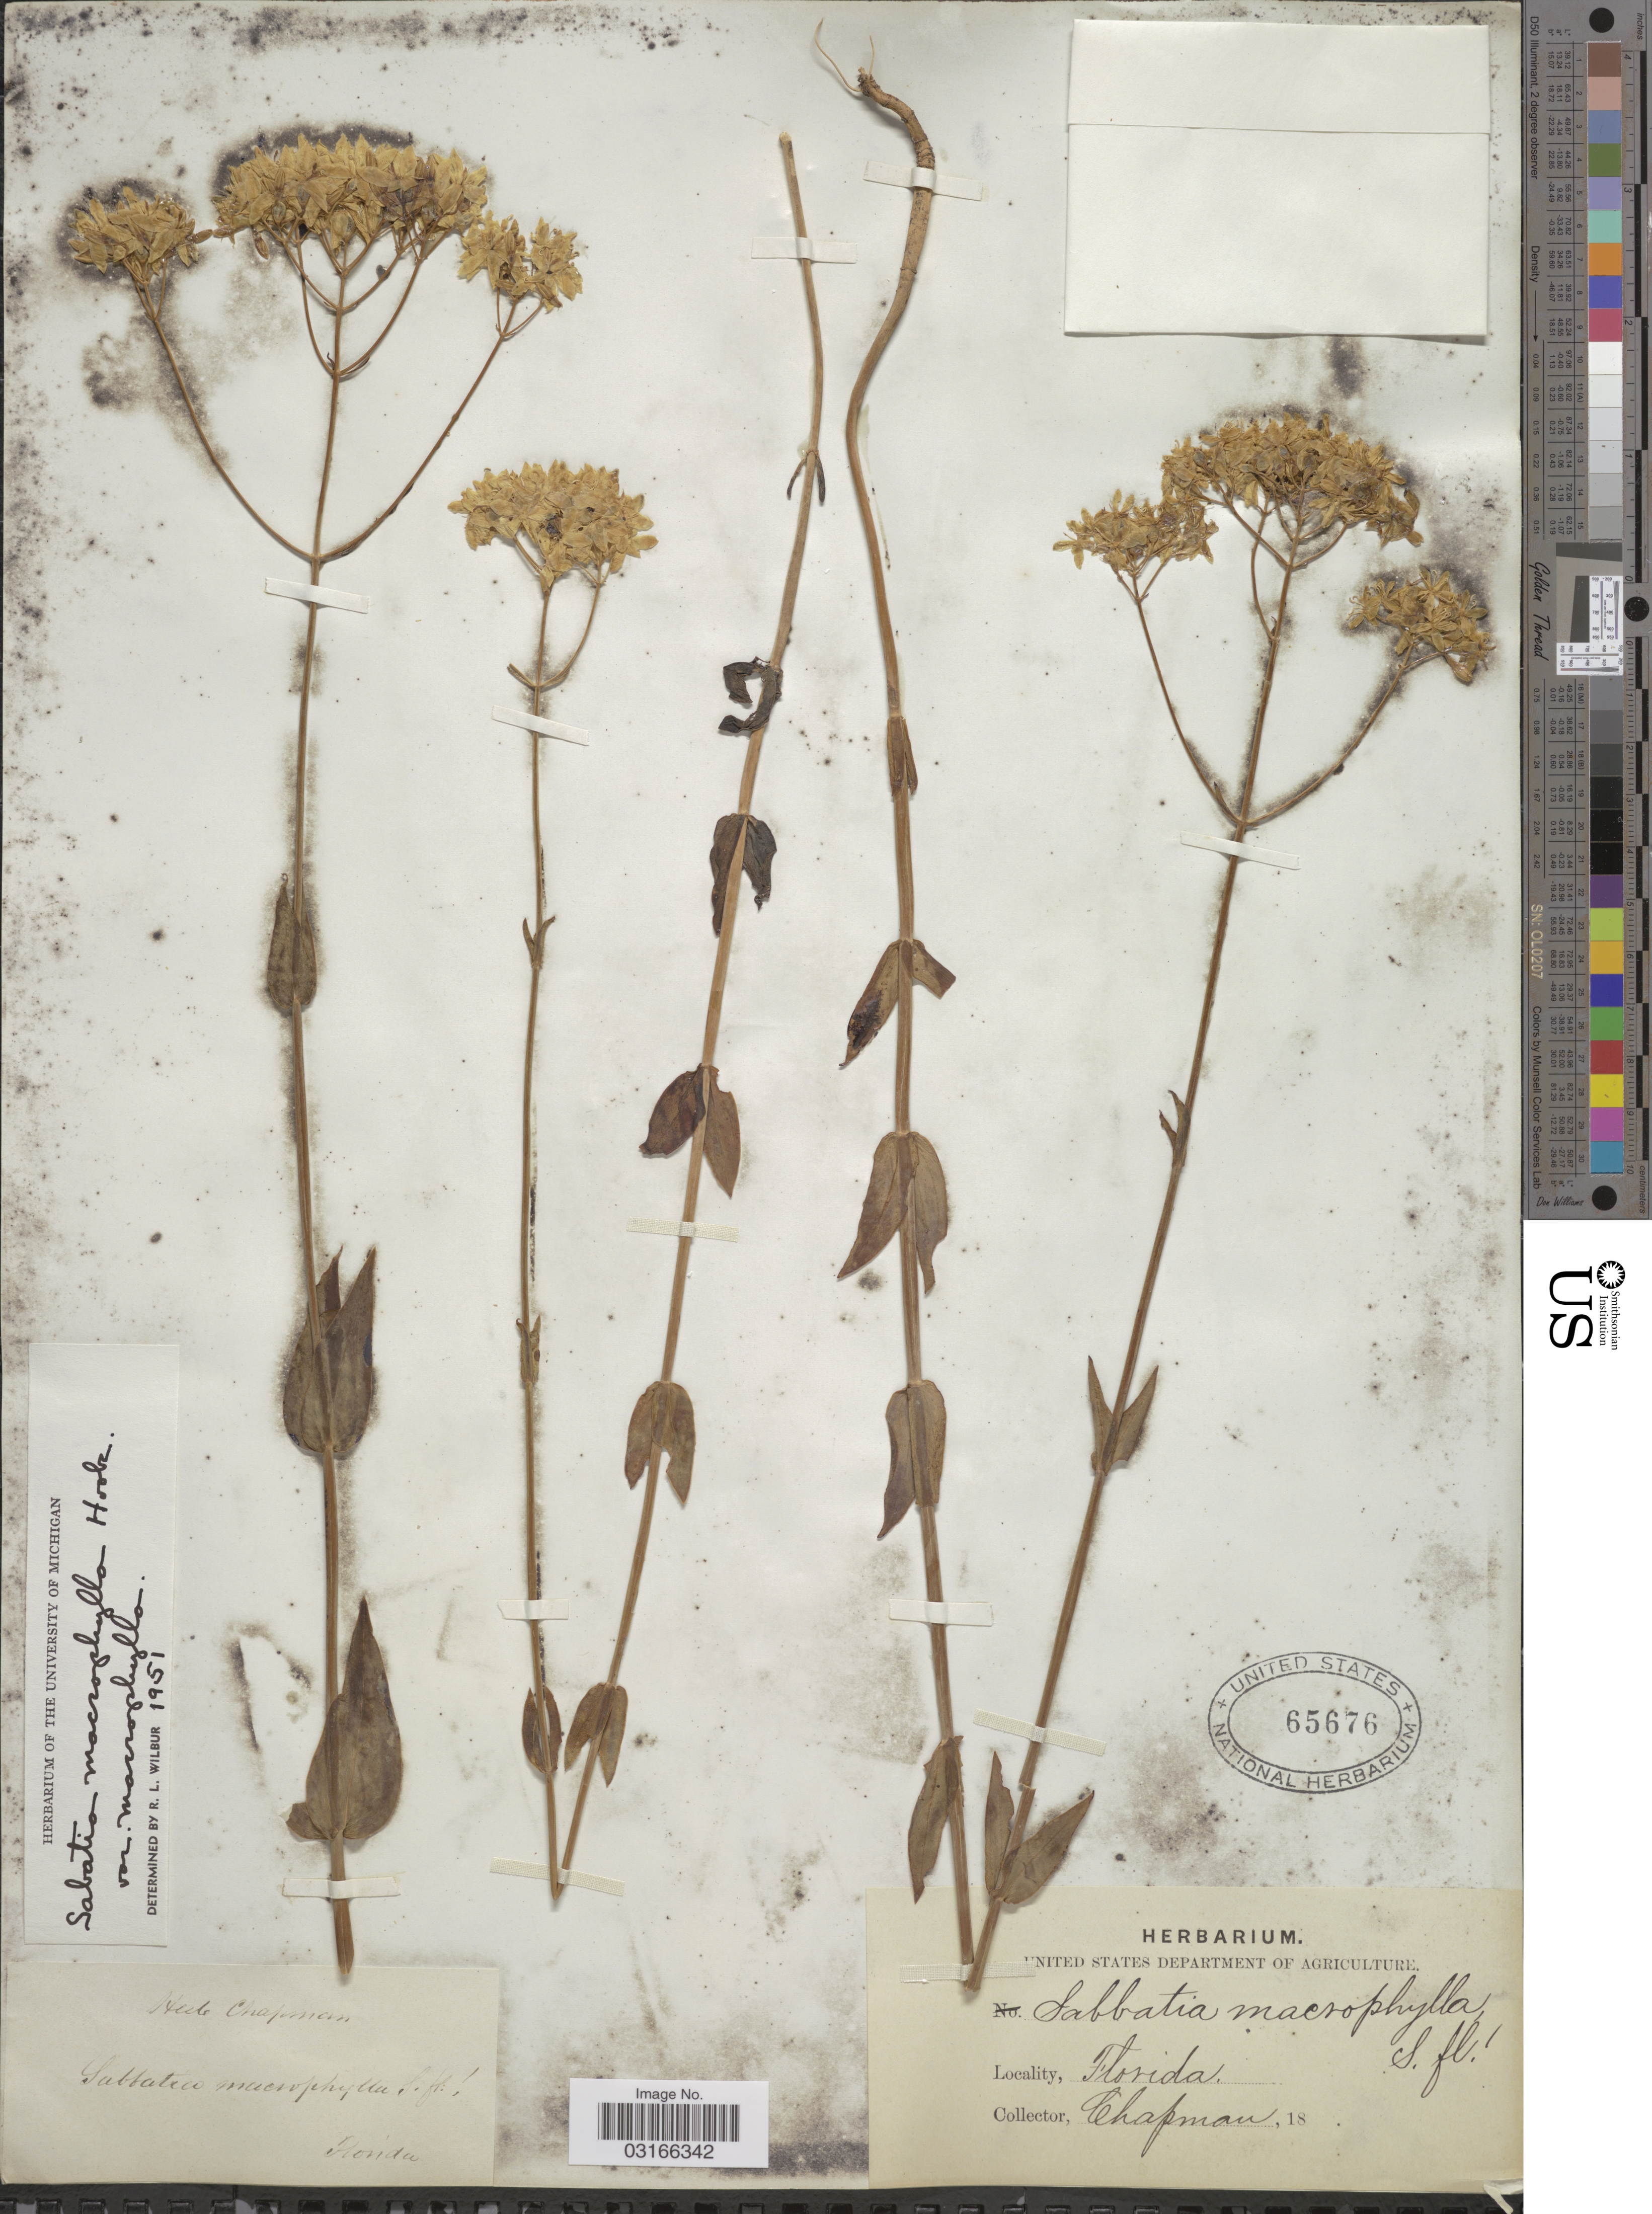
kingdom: Plantae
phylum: Tracheophyta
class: Magnoliopsida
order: Gentianales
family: Gentianaceae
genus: Sabatia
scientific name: Sabatia campestris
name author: Nutt.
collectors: A. Chapman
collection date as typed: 18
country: United States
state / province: Florida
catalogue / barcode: US 65676